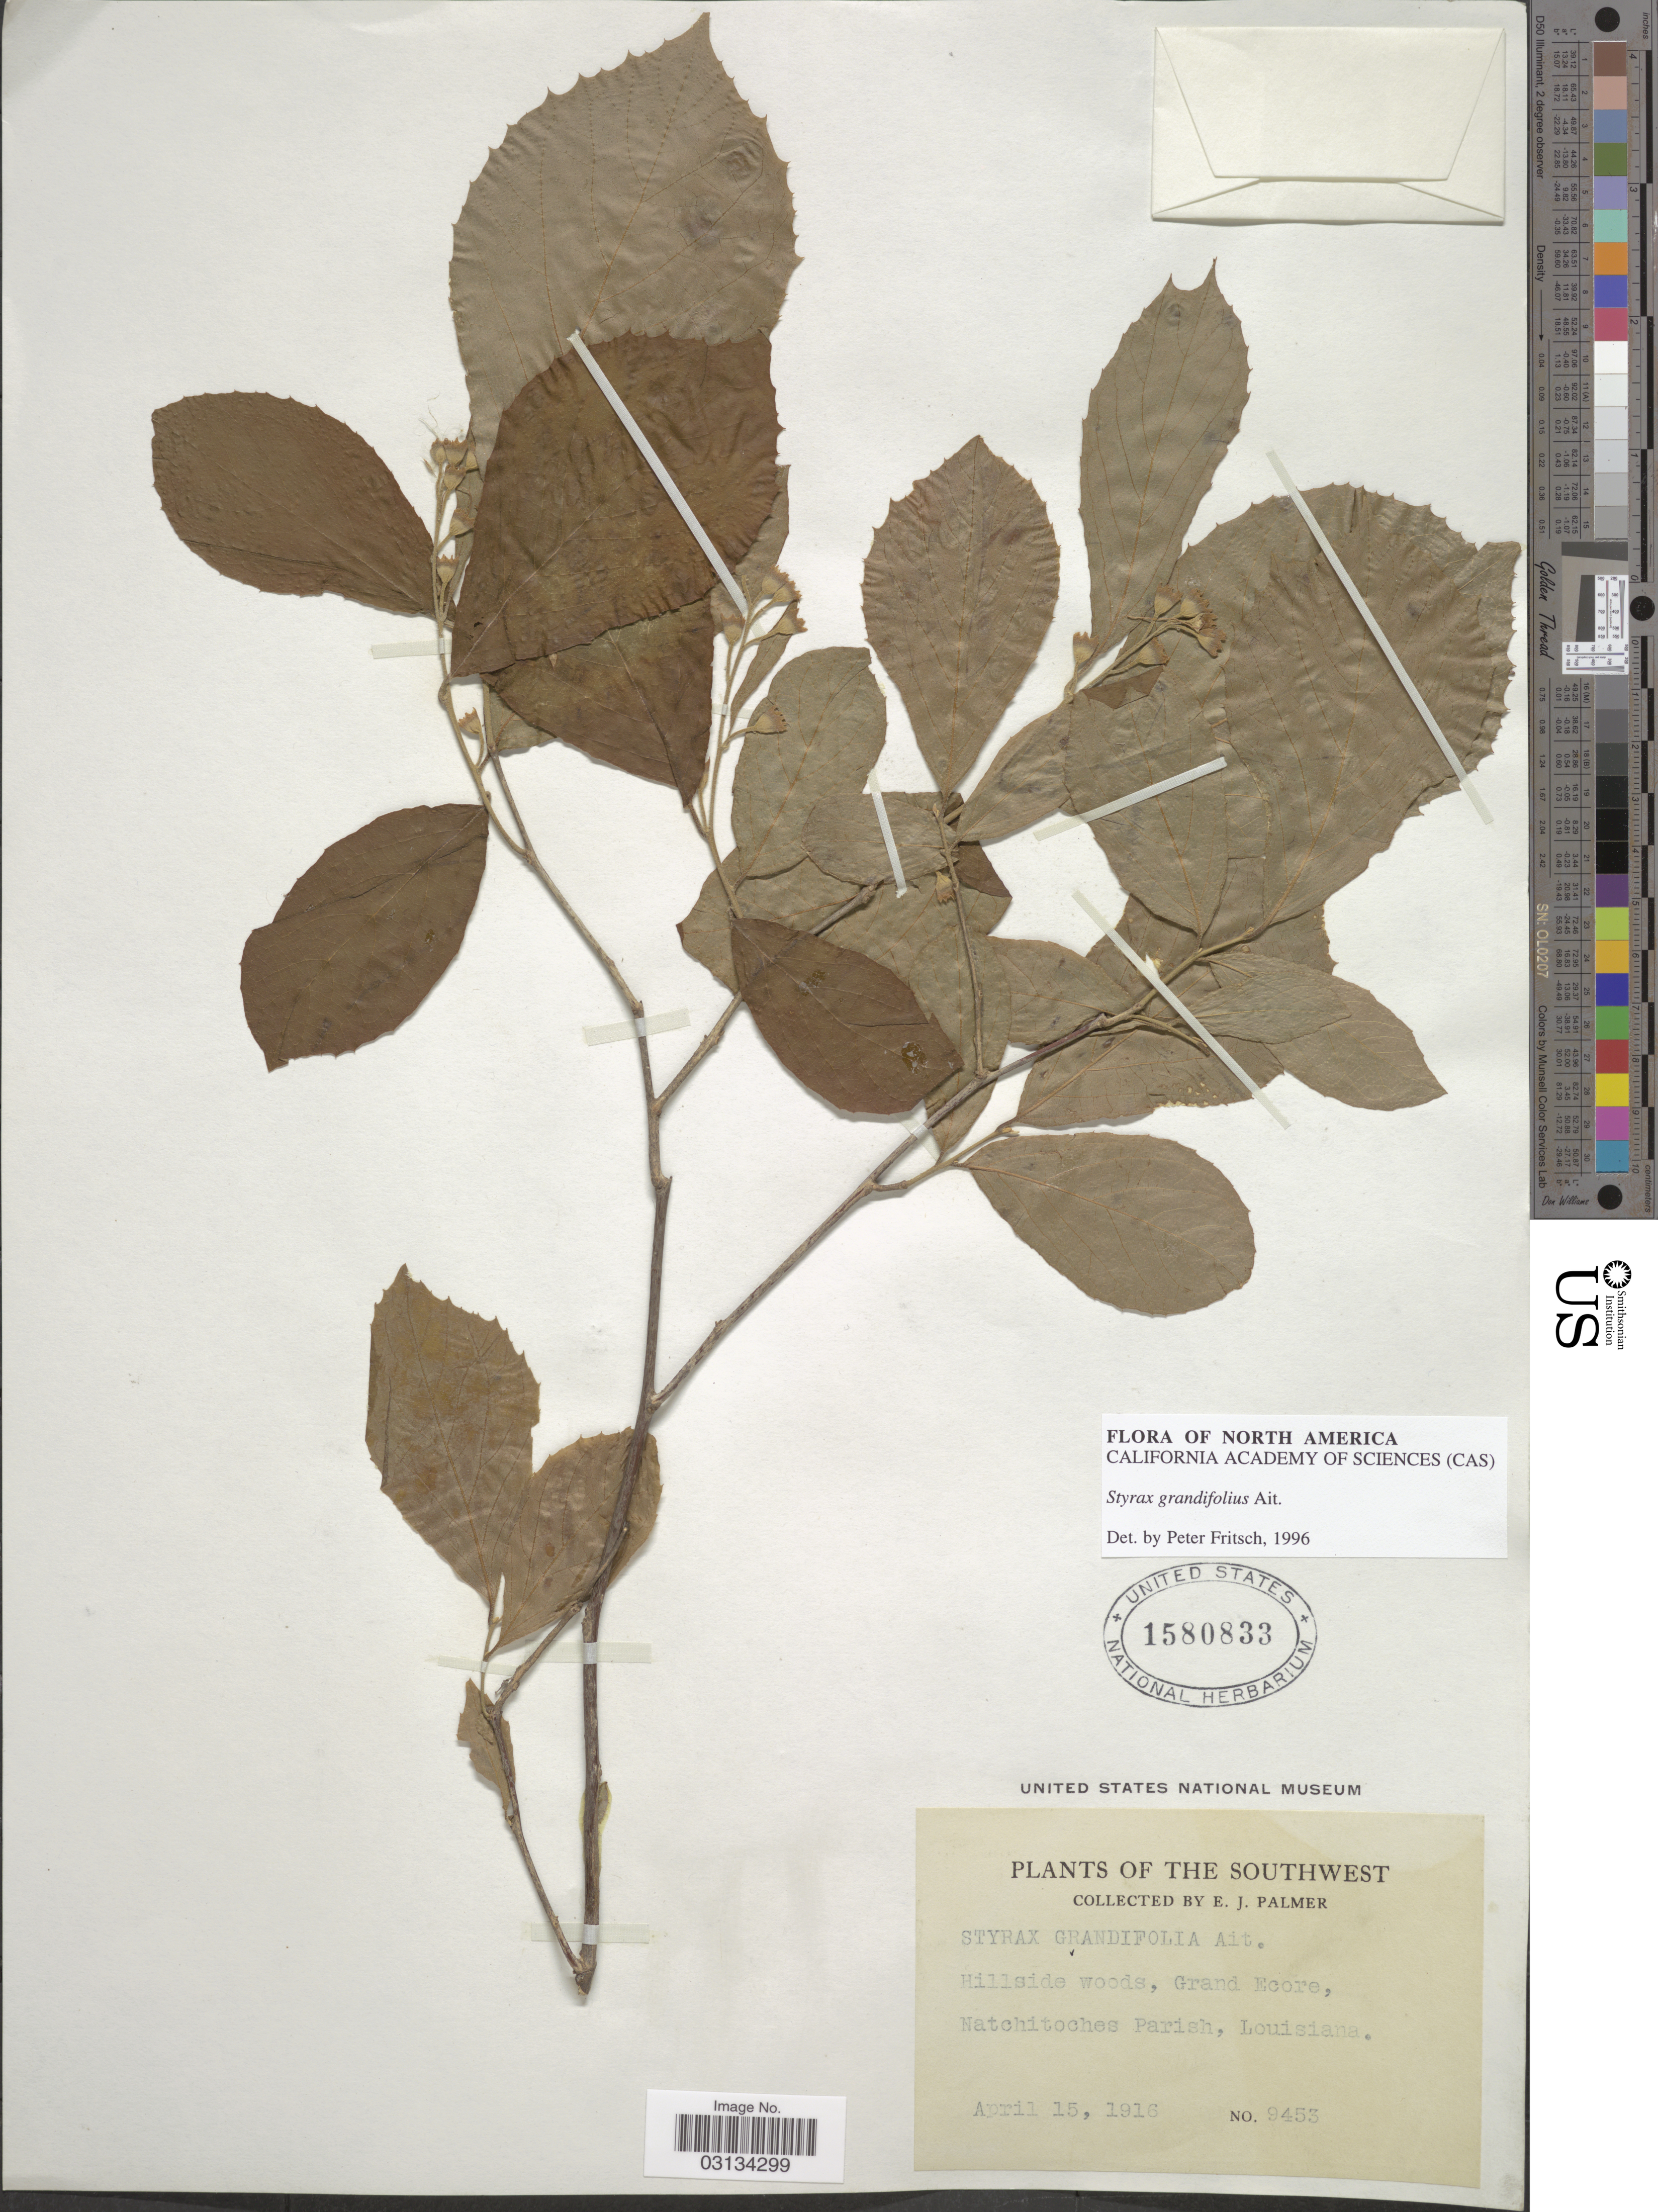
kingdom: Plantae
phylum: Tracheophyta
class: Magnoliopsida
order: Ericales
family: Styracaceae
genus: Styrax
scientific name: Styrax grandifolius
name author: Aiton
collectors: E. J. Palmer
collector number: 9453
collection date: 1916-04-15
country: United States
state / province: Louisiana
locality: The Southwest. Hillside woods, Grand Ecore, Natchitoches Parish.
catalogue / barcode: US 1580833